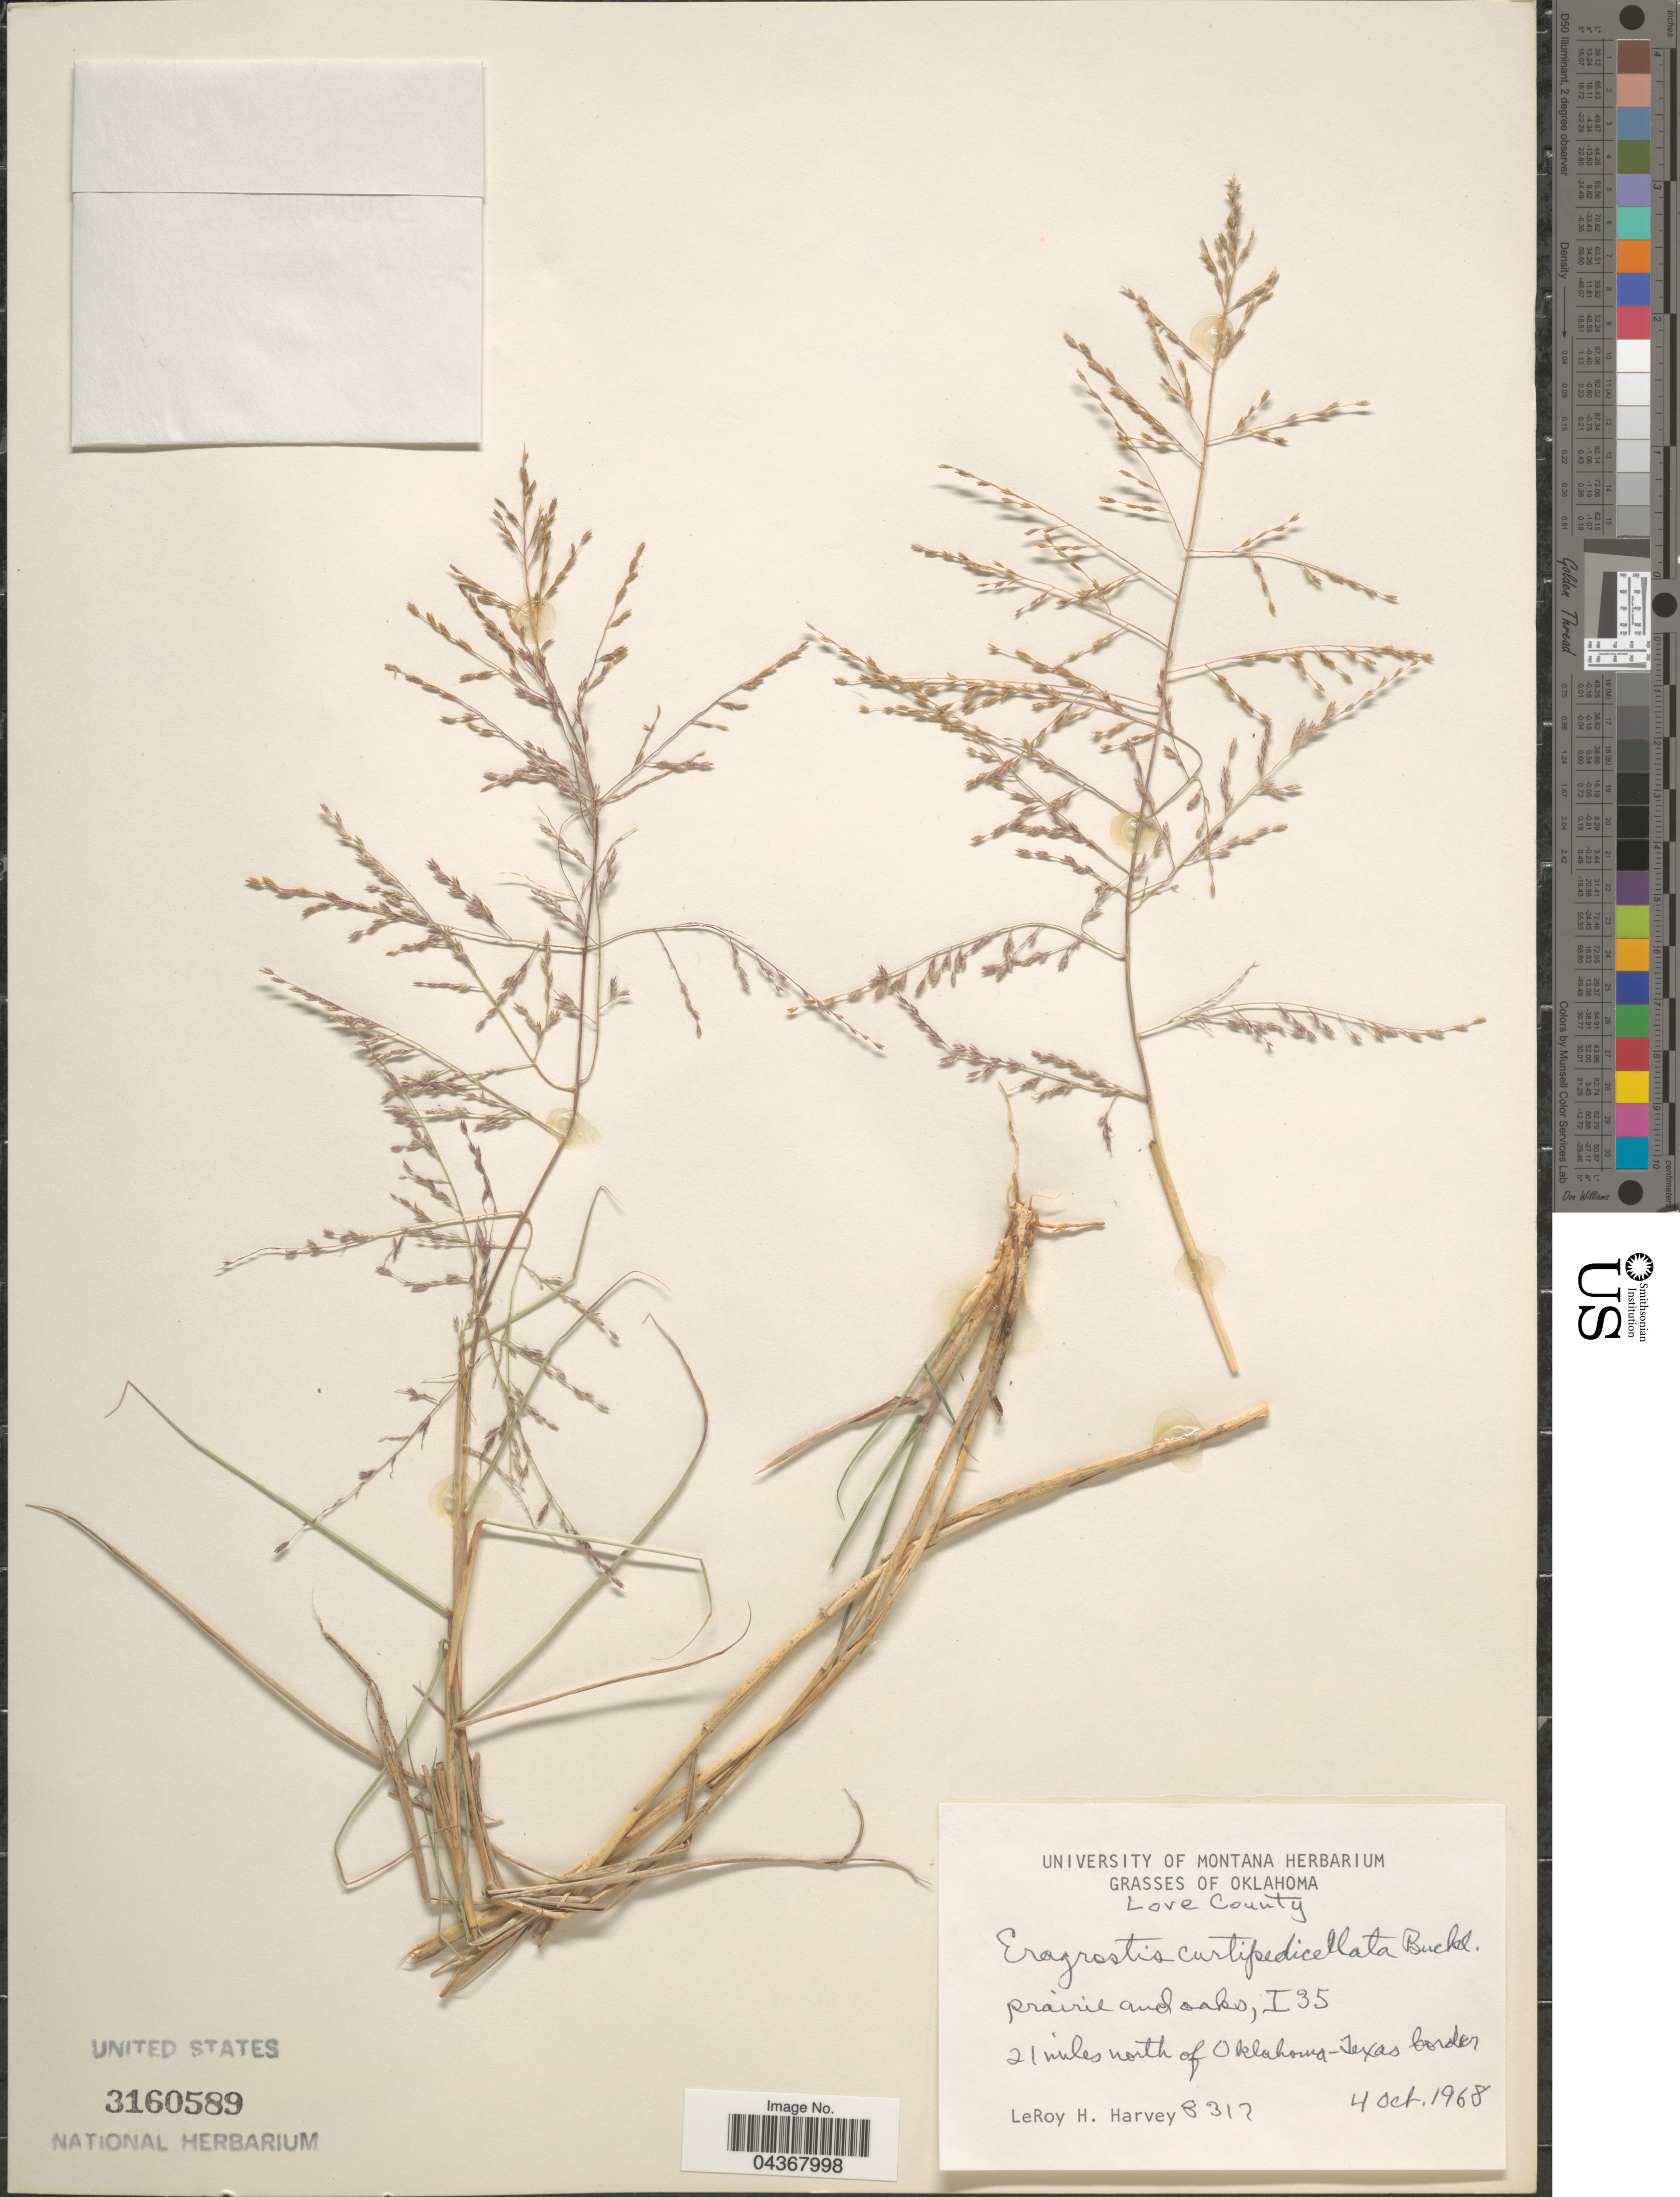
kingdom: Plantae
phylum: Tracheophyta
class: Liliopsida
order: Poales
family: Poaceae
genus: Eragrostis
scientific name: Eragrostis curtipedicellata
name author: Buckley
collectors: L. H. Harvey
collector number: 8317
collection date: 1968-10-04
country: United States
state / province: Oklahoma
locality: Love County. Prairie and oaks, I35. 21 miles north of Oklahoma-Texas border.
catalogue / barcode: US 3160589